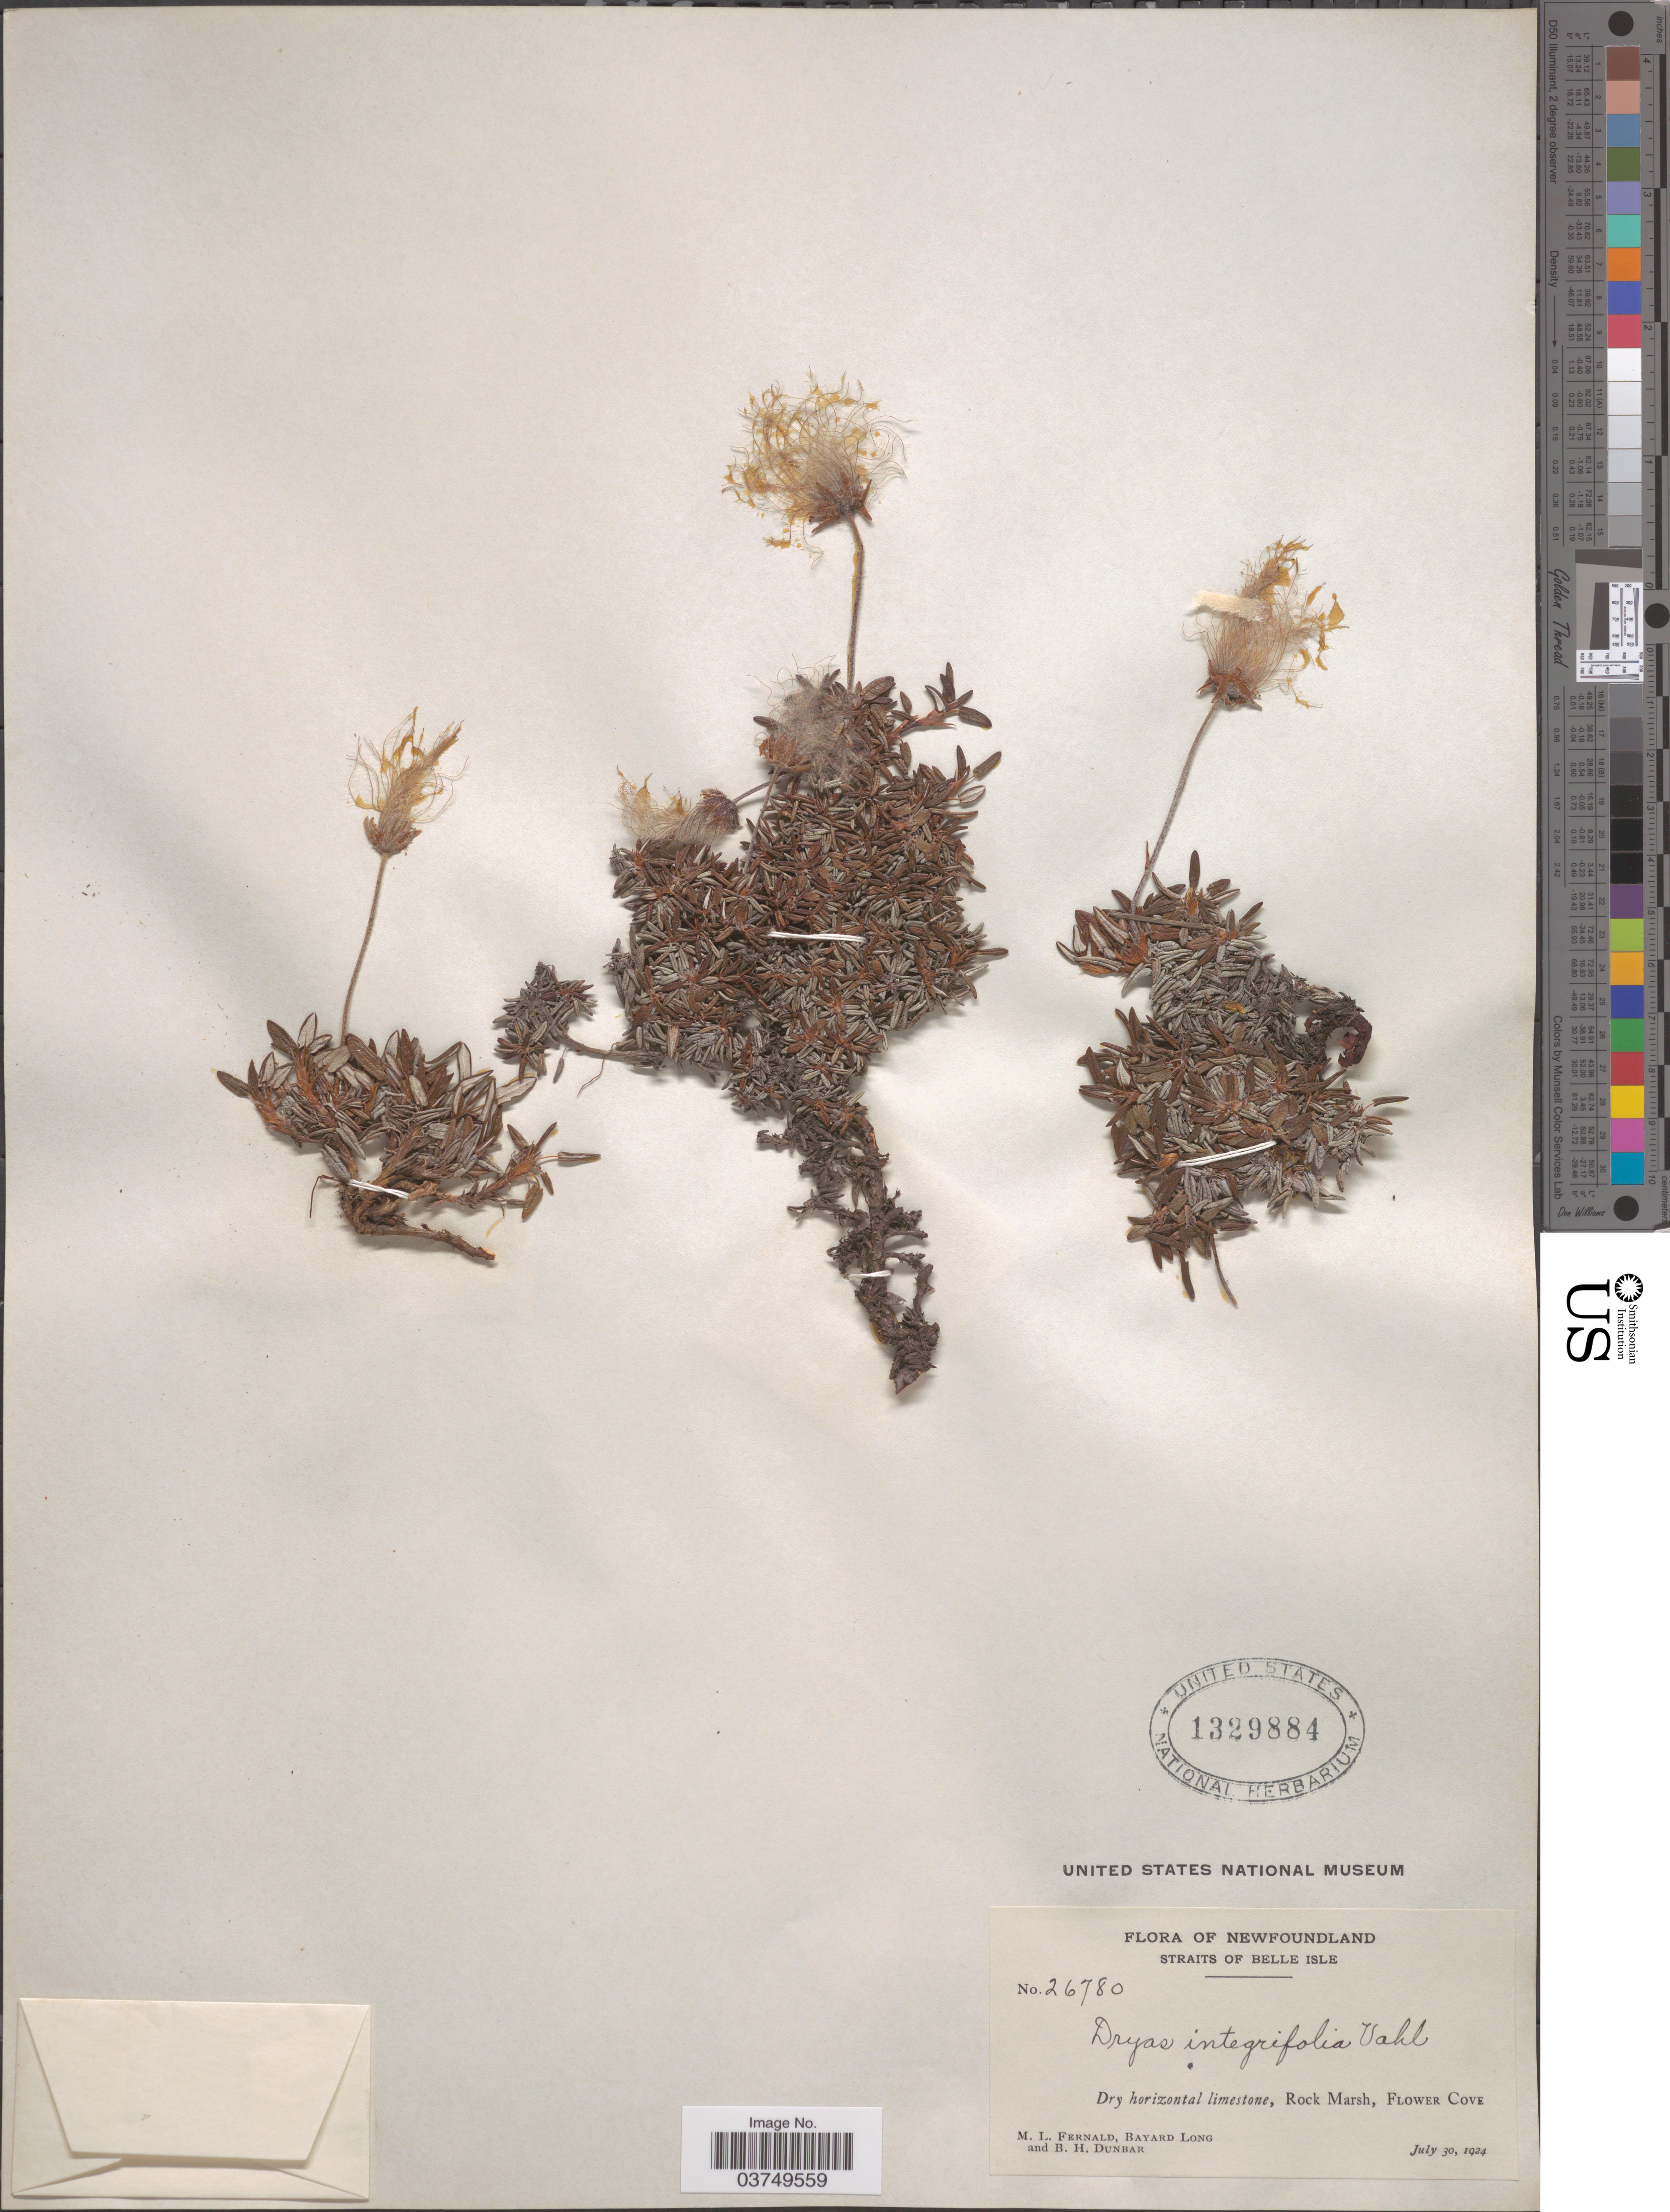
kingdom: Plantae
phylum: Tracheophyta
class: Magnoliopsida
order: Rosales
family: Rosaceae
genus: Dryas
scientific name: Dryas integrifolia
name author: Vahl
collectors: M. L. Fernald, B. Long & B. Dunbar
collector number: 26780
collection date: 1924-07-30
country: Canada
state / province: Newfoundland and Labrador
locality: Straits of Belle Isle. Dry horizontal limestone, Rock Marsh, Flower Cove.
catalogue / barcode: US 1329884